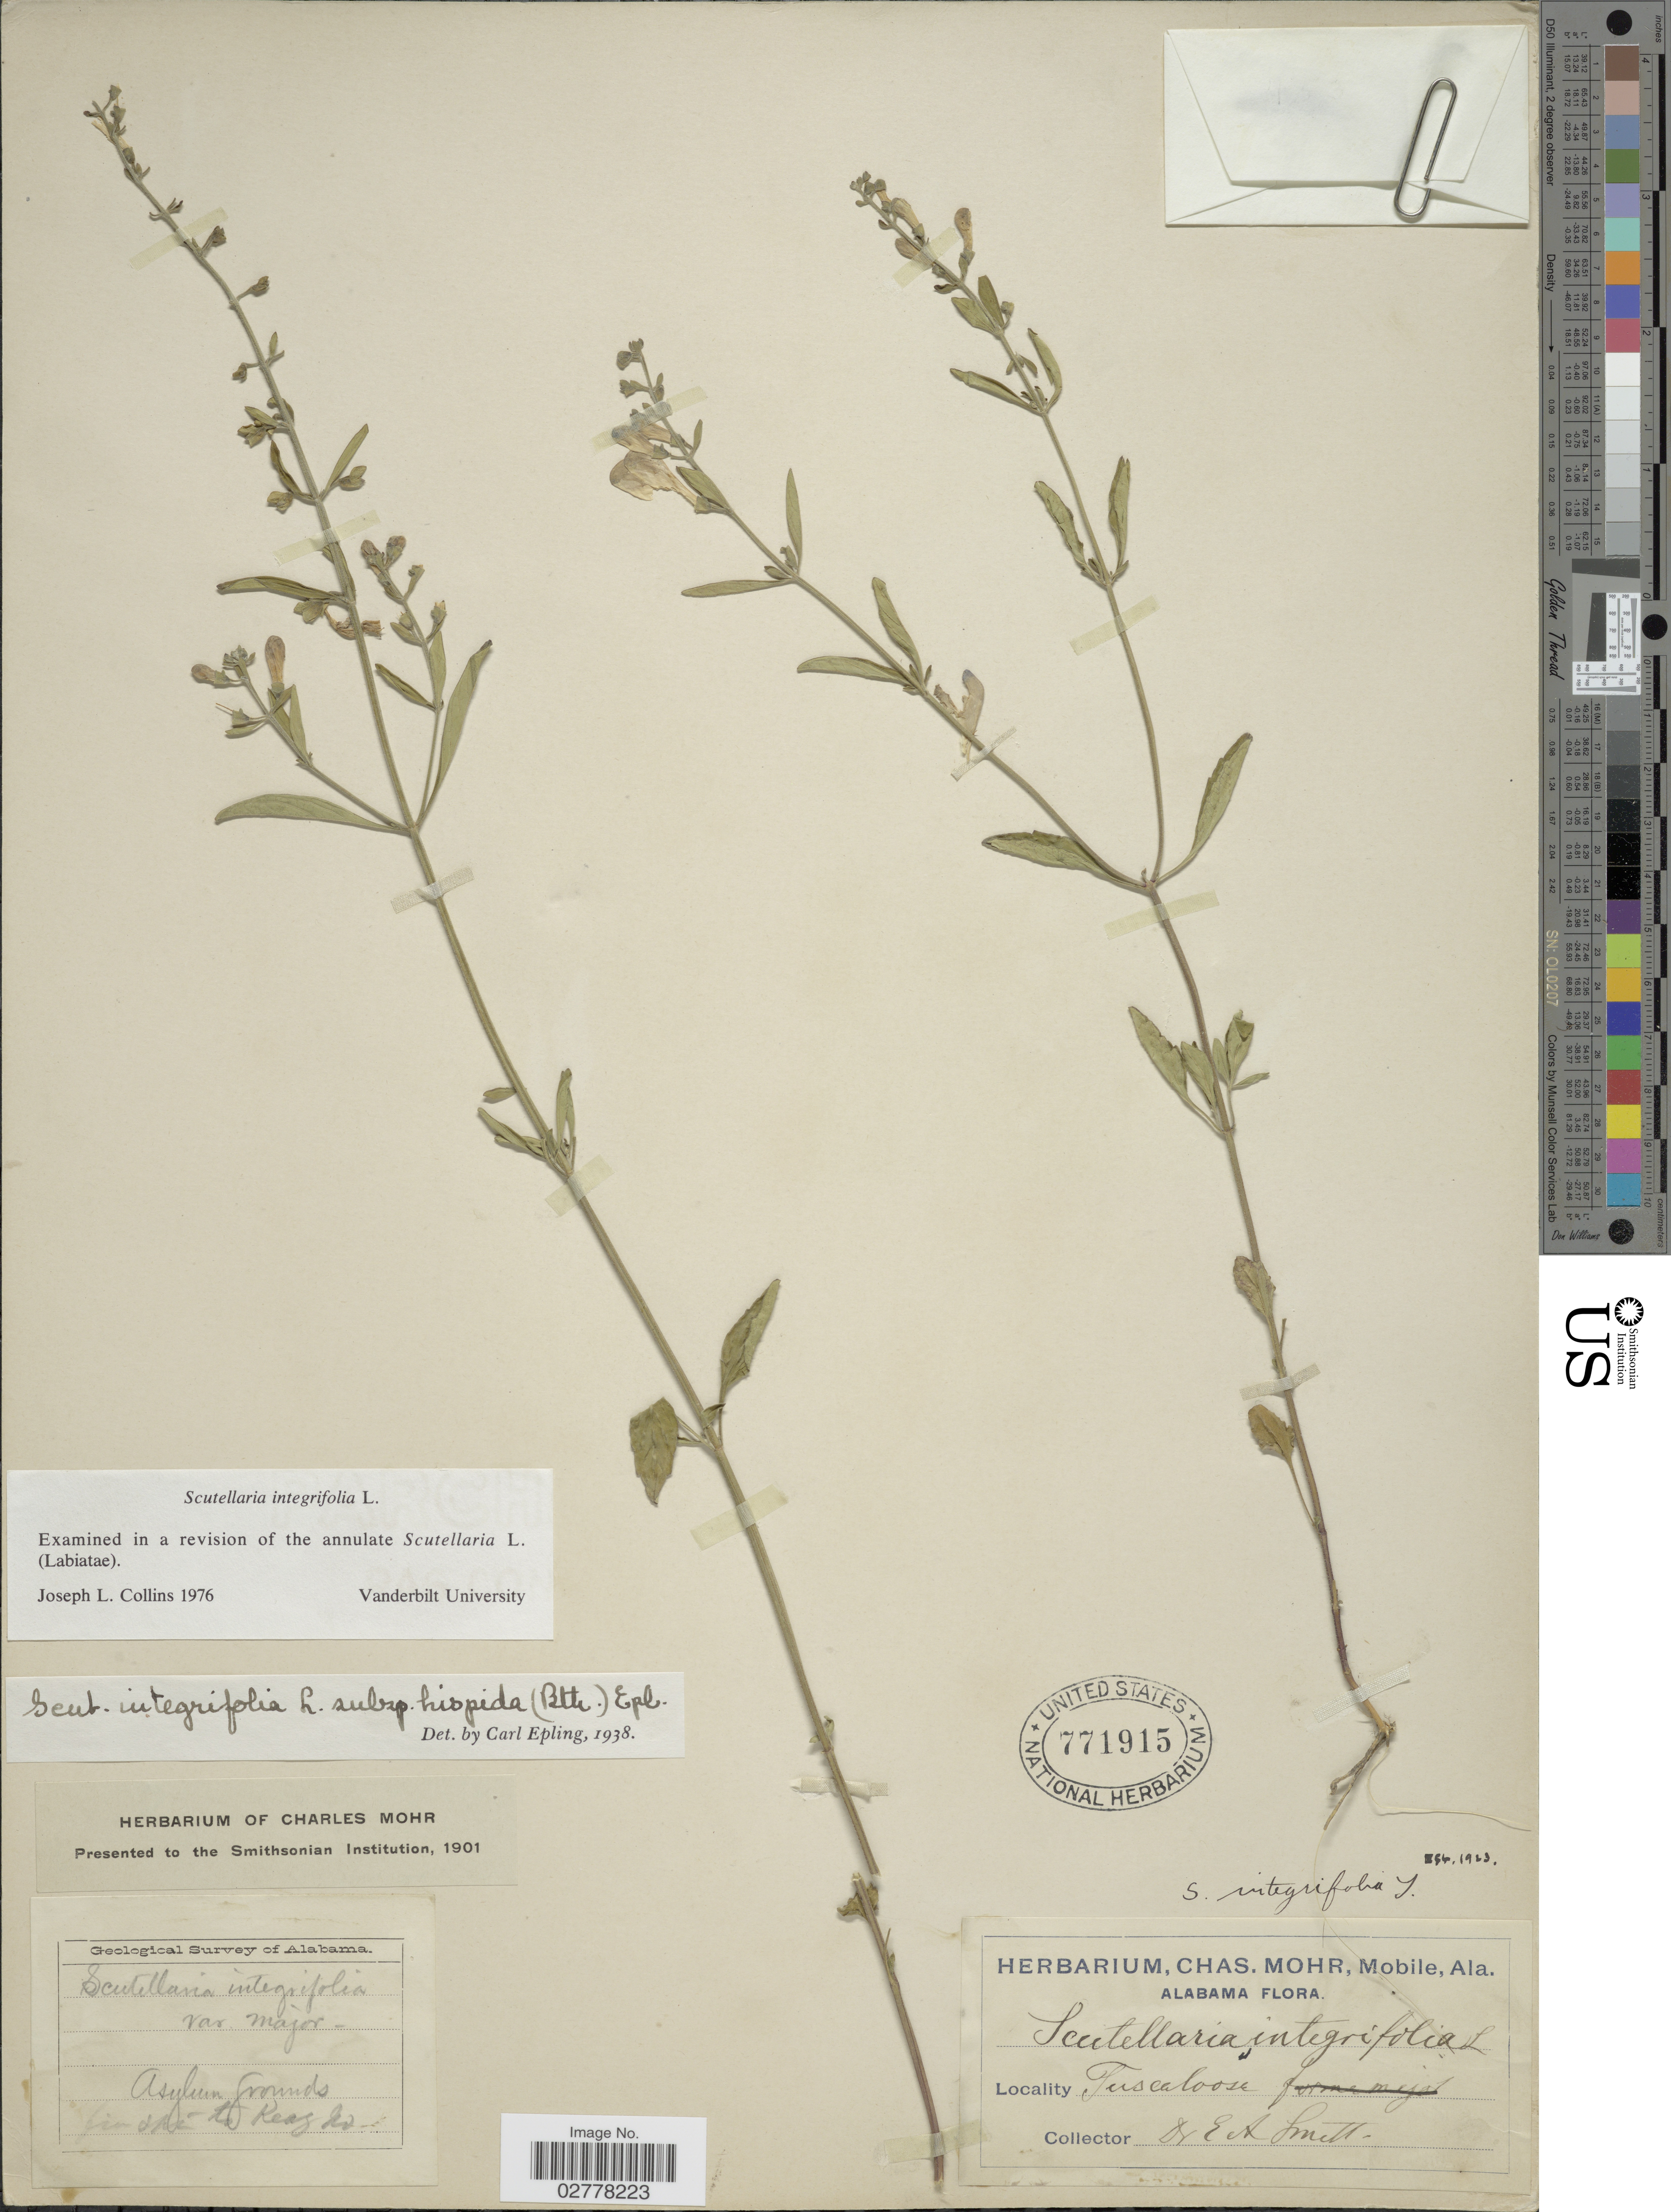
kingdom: Plantae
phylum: Tracheophyta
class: Magnoliopsida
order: Lamiales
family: Lamiaceae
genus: Scutellaria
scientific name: Scutellaria integrifolia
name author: L.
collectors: E. A. Smith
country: United States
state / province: Alabama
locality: Tuscaloosa. Asylum Grounds.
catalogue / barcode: US 771915